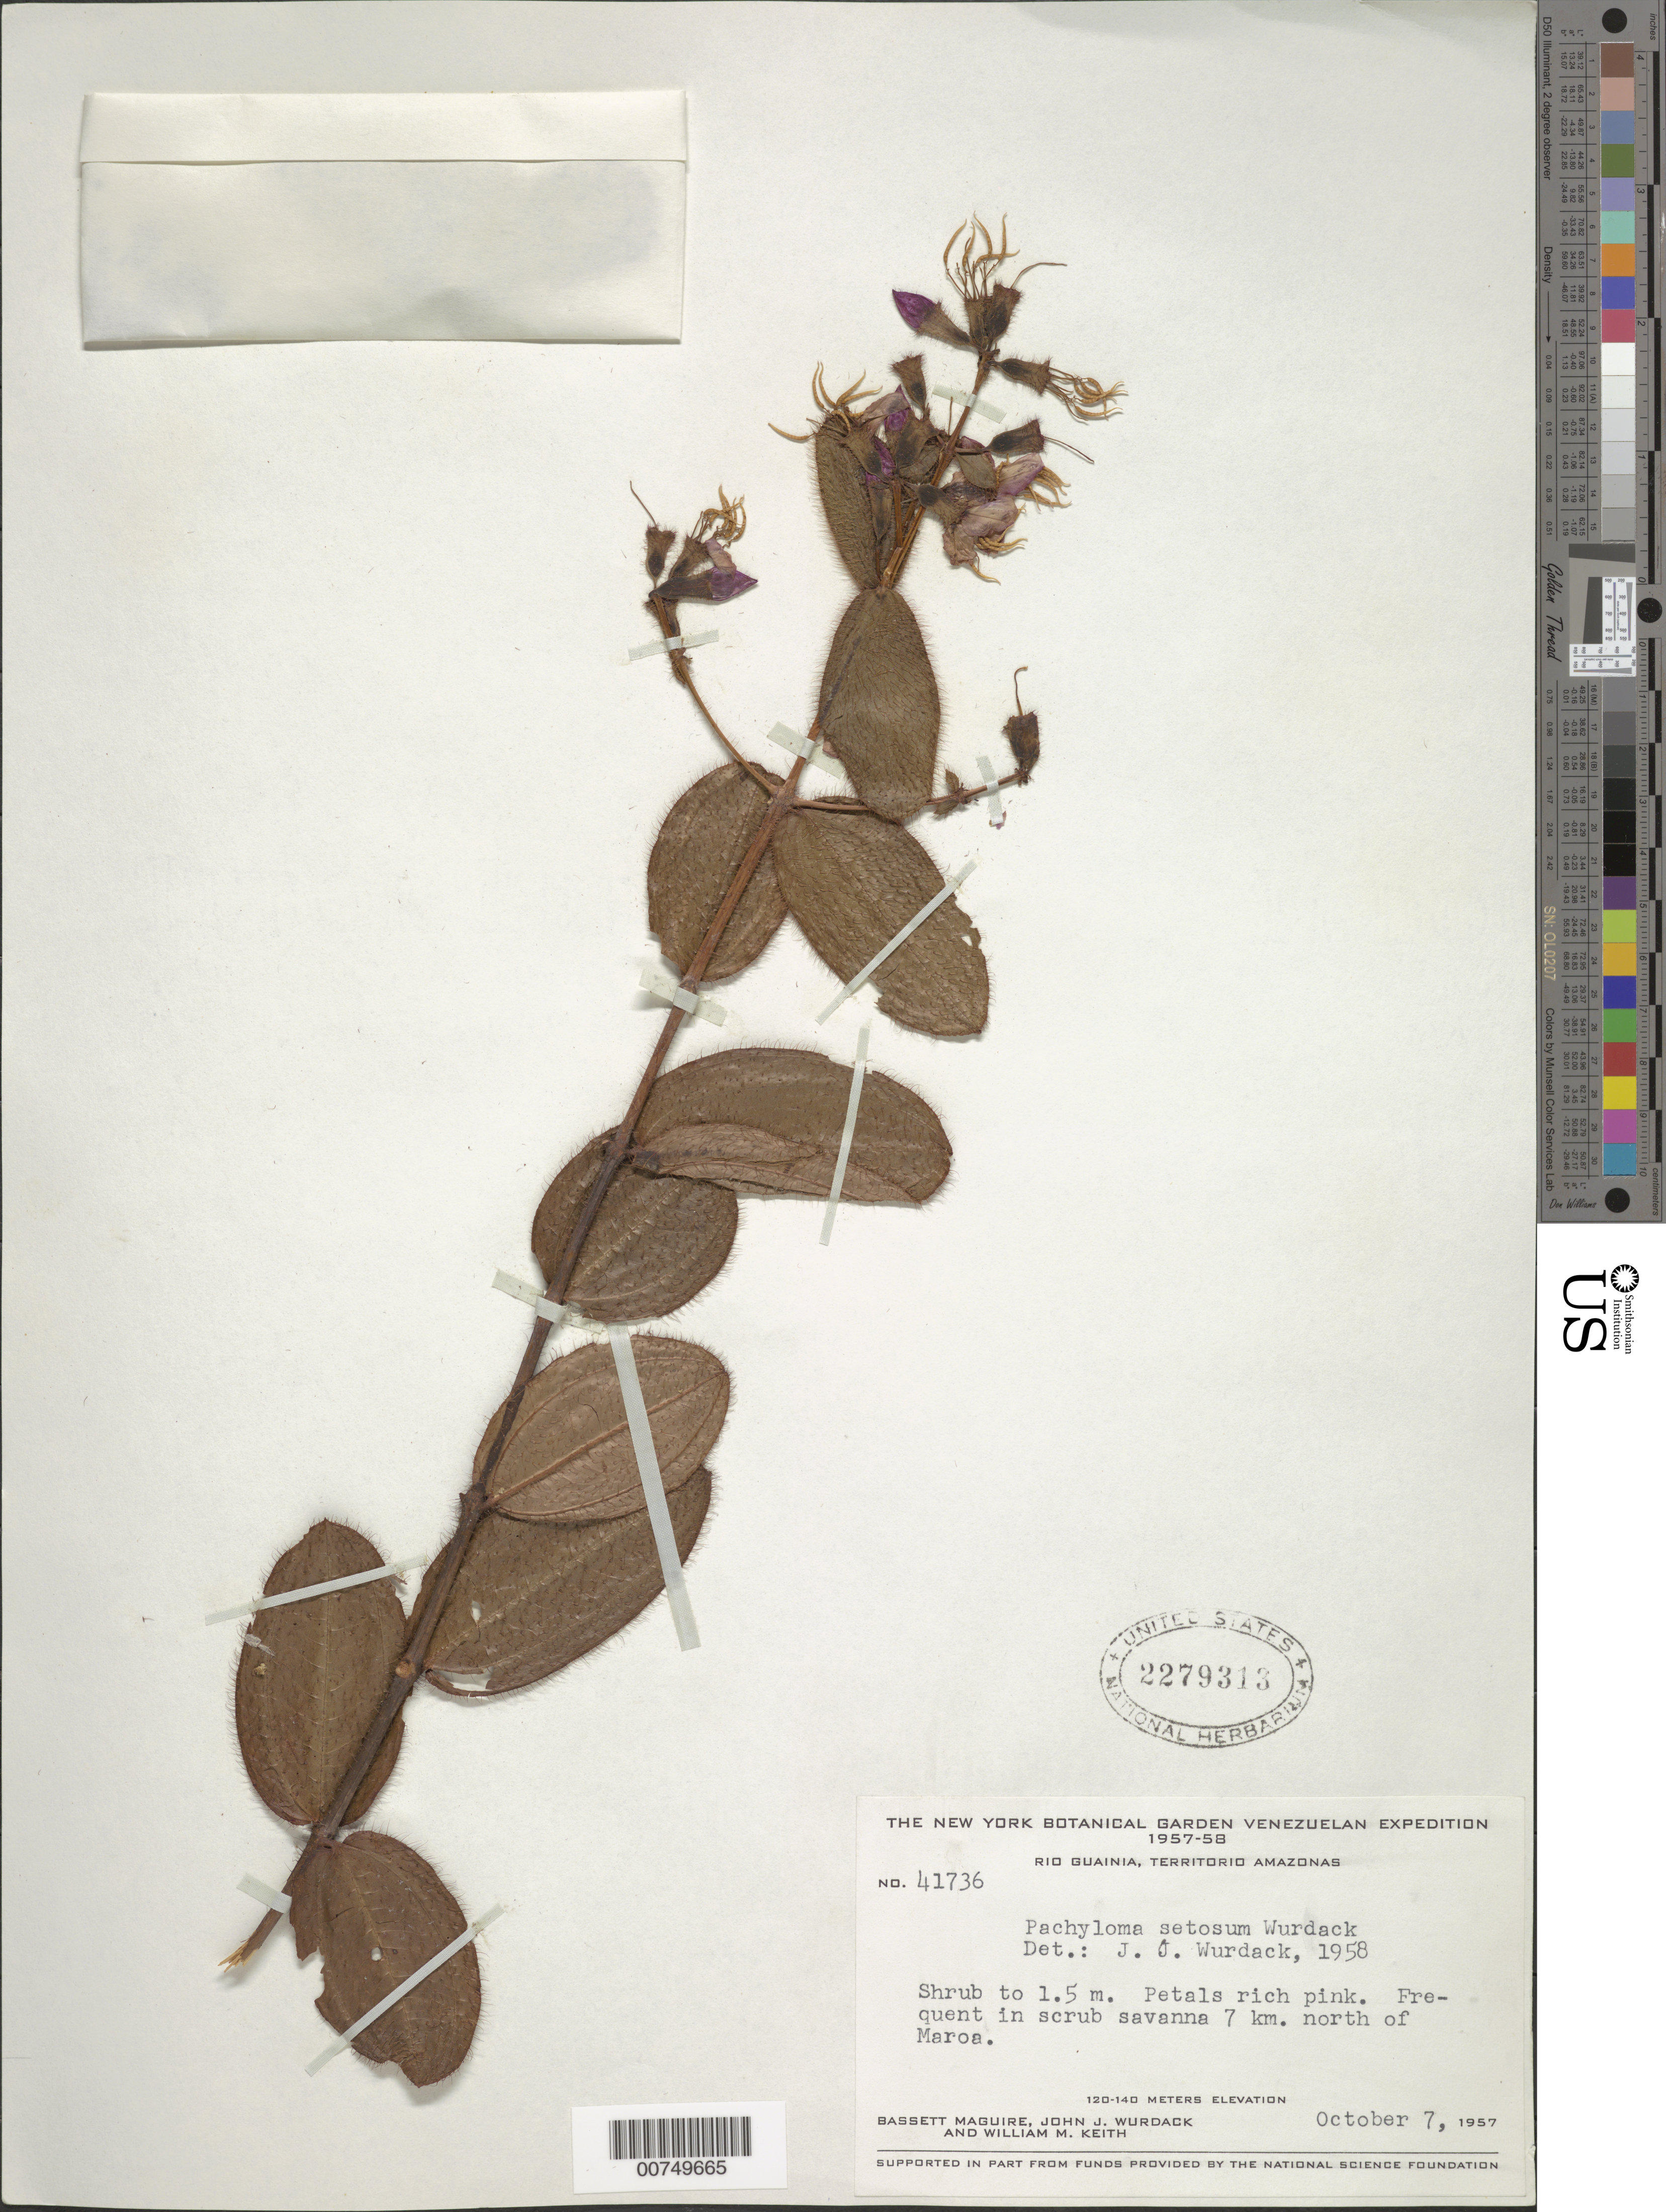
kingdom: Plantae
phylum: Tracheophyta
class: Magnoliopsida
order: Myrtales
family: Melastomataceae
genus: Pachyloma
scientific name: Pachyloma setosum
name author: Wurdack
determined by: Wurdack, John J., (US), US (UNITED STATES)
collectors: B. Maguire, J. J. Wurdack & W. Keith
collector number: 41736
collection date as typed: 7-Oct-57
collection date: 1957-10-07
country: Venezuela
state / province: Amazonas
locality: Río Guainía, 7 km N of Maroa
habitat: Scrub savanna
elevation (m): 120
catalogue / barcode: US 2279313